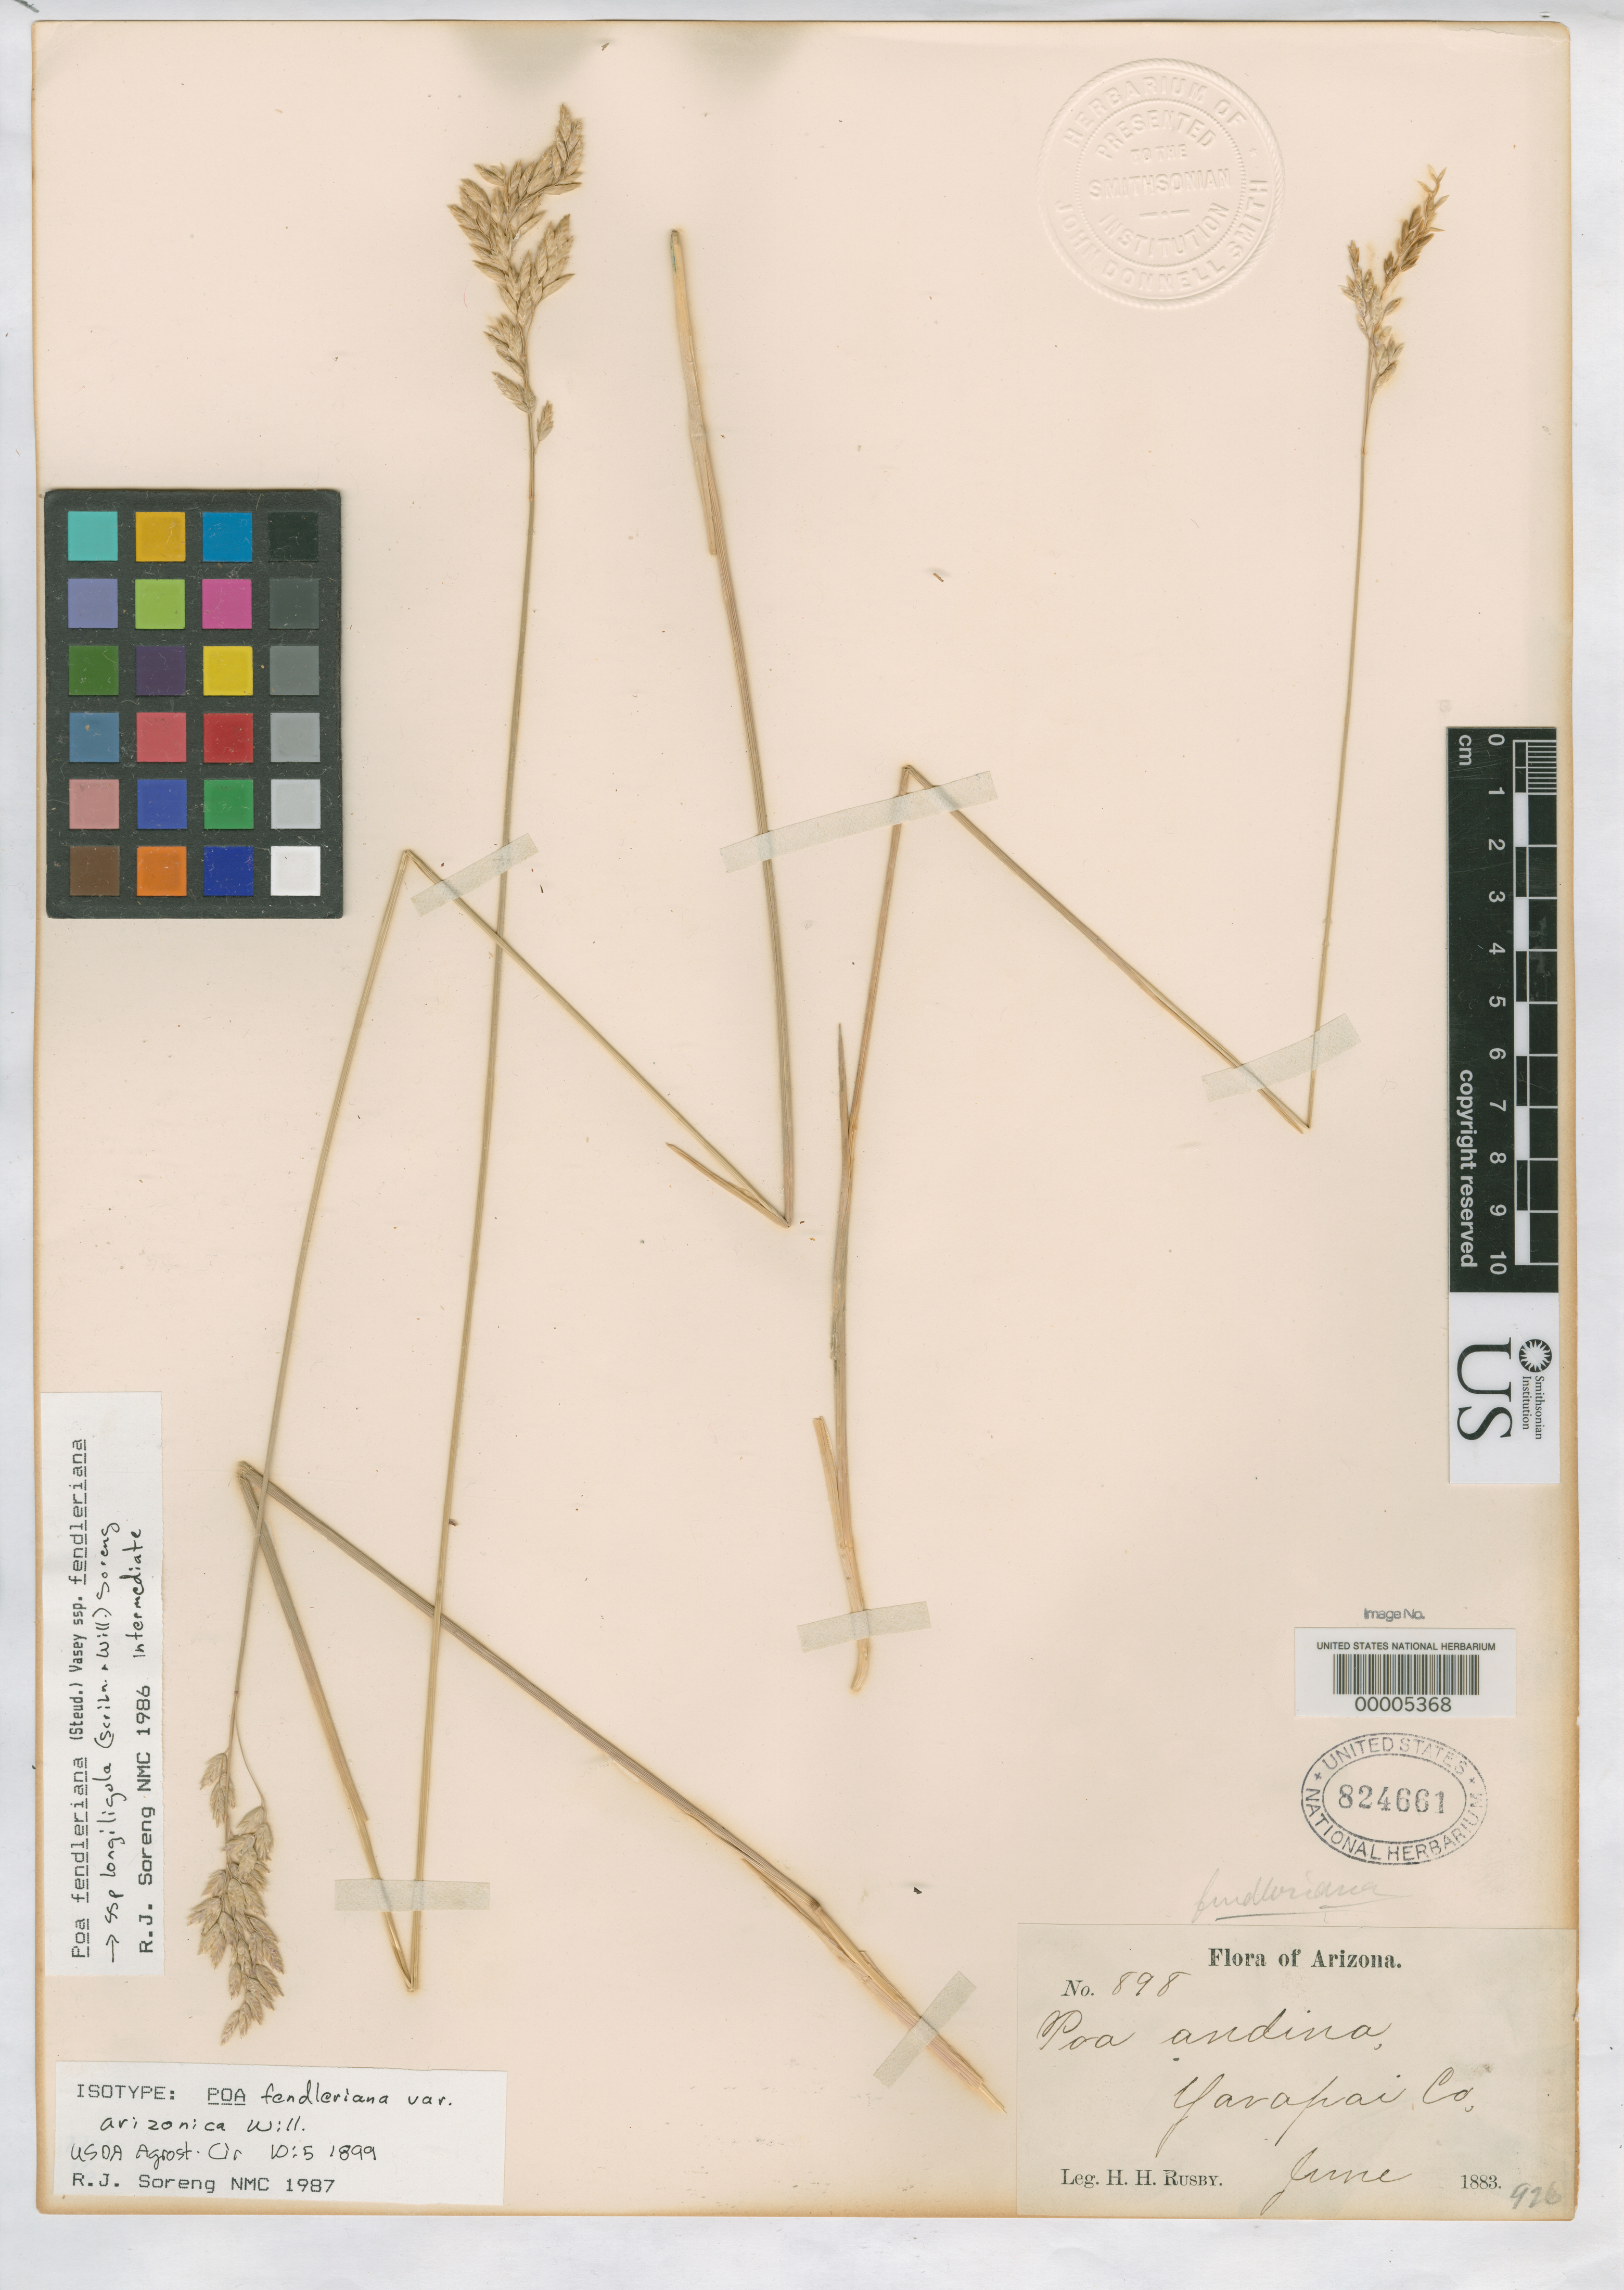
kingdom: Plantae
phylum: Tracheophyta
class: Liliopsida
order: Poales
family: Poaceae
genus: Poa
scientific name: Poa fendleriana var. arizonica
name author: T.A. Williams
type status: Isotype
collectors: H. H. Rusby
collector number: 898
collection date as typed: Jun 1883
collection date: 1883-06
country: United States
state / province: Arizona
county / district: Yavapai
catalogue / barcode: US 824661